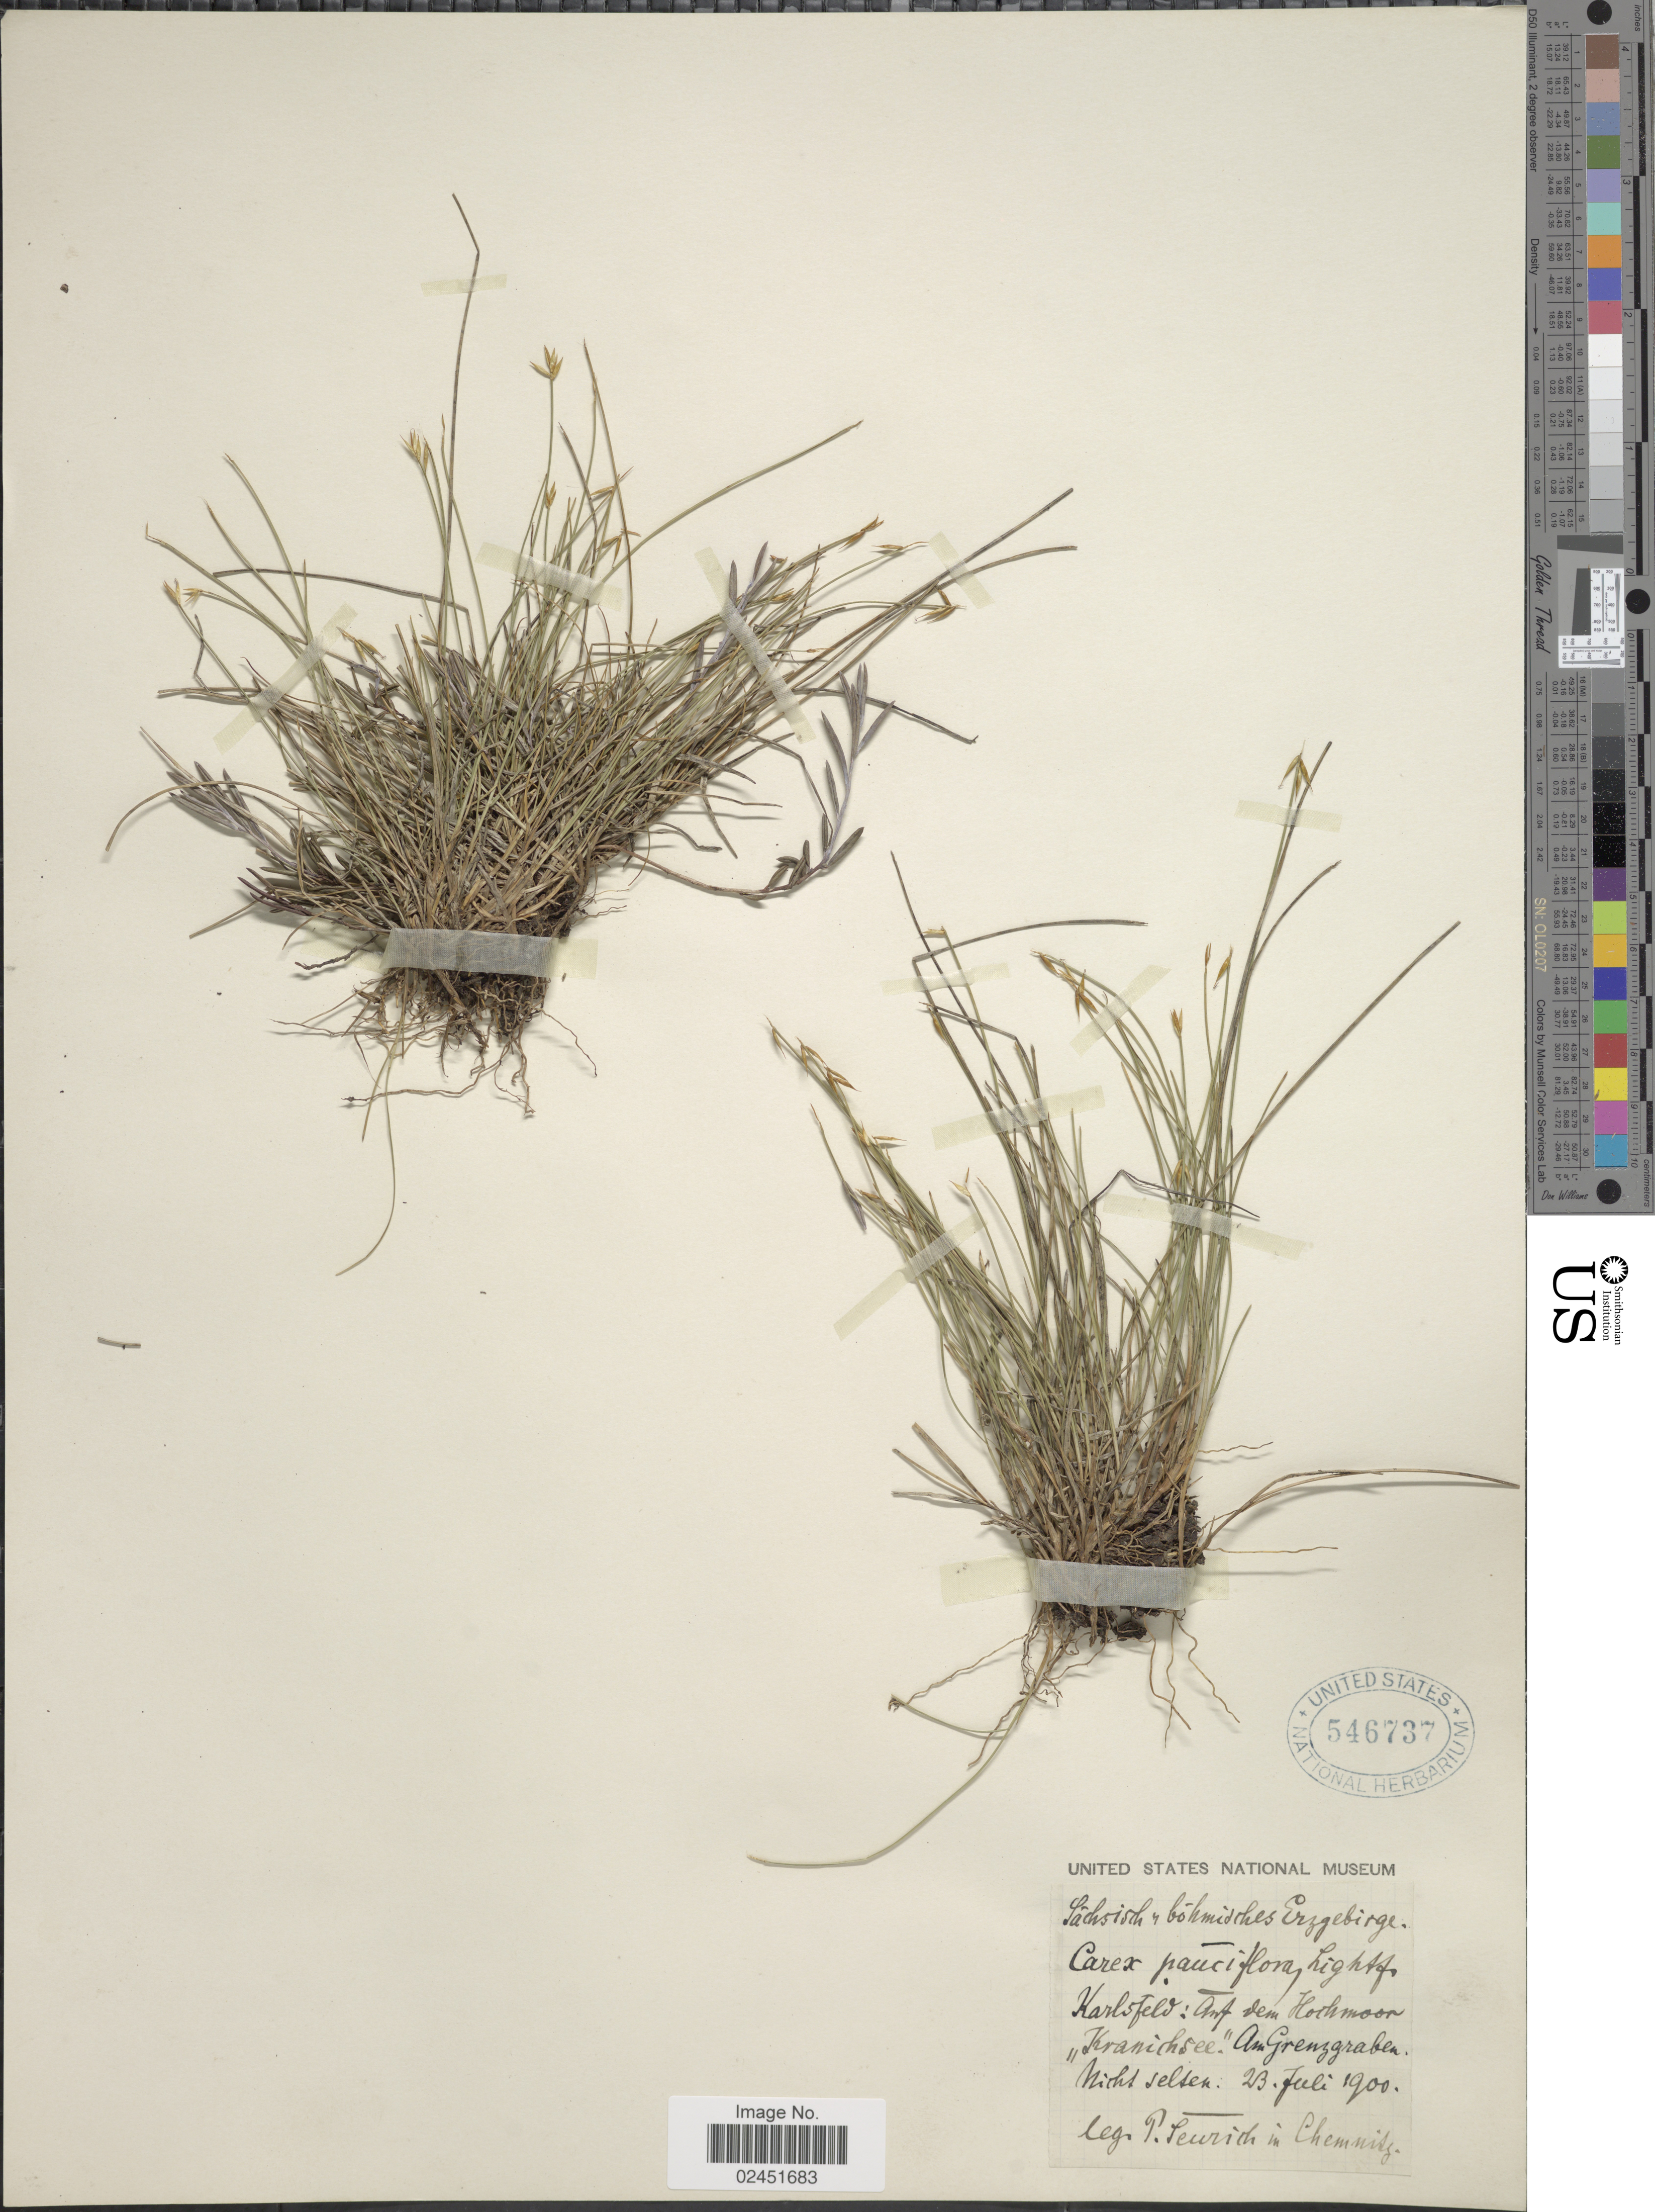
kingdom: Plantae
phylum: Tracheophyta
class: Liliopsida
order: Poales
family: Cyperaceae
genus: Carex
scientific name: Carex pauciflora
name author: Lightf.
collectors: T. Seurich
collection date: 1900-07-23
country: Germany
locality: Karlsfeld: Auf dem Horhmoor "Kranichsee". Am Grenzgraba. Nicht selten [interpreted]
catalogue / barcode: US 645737